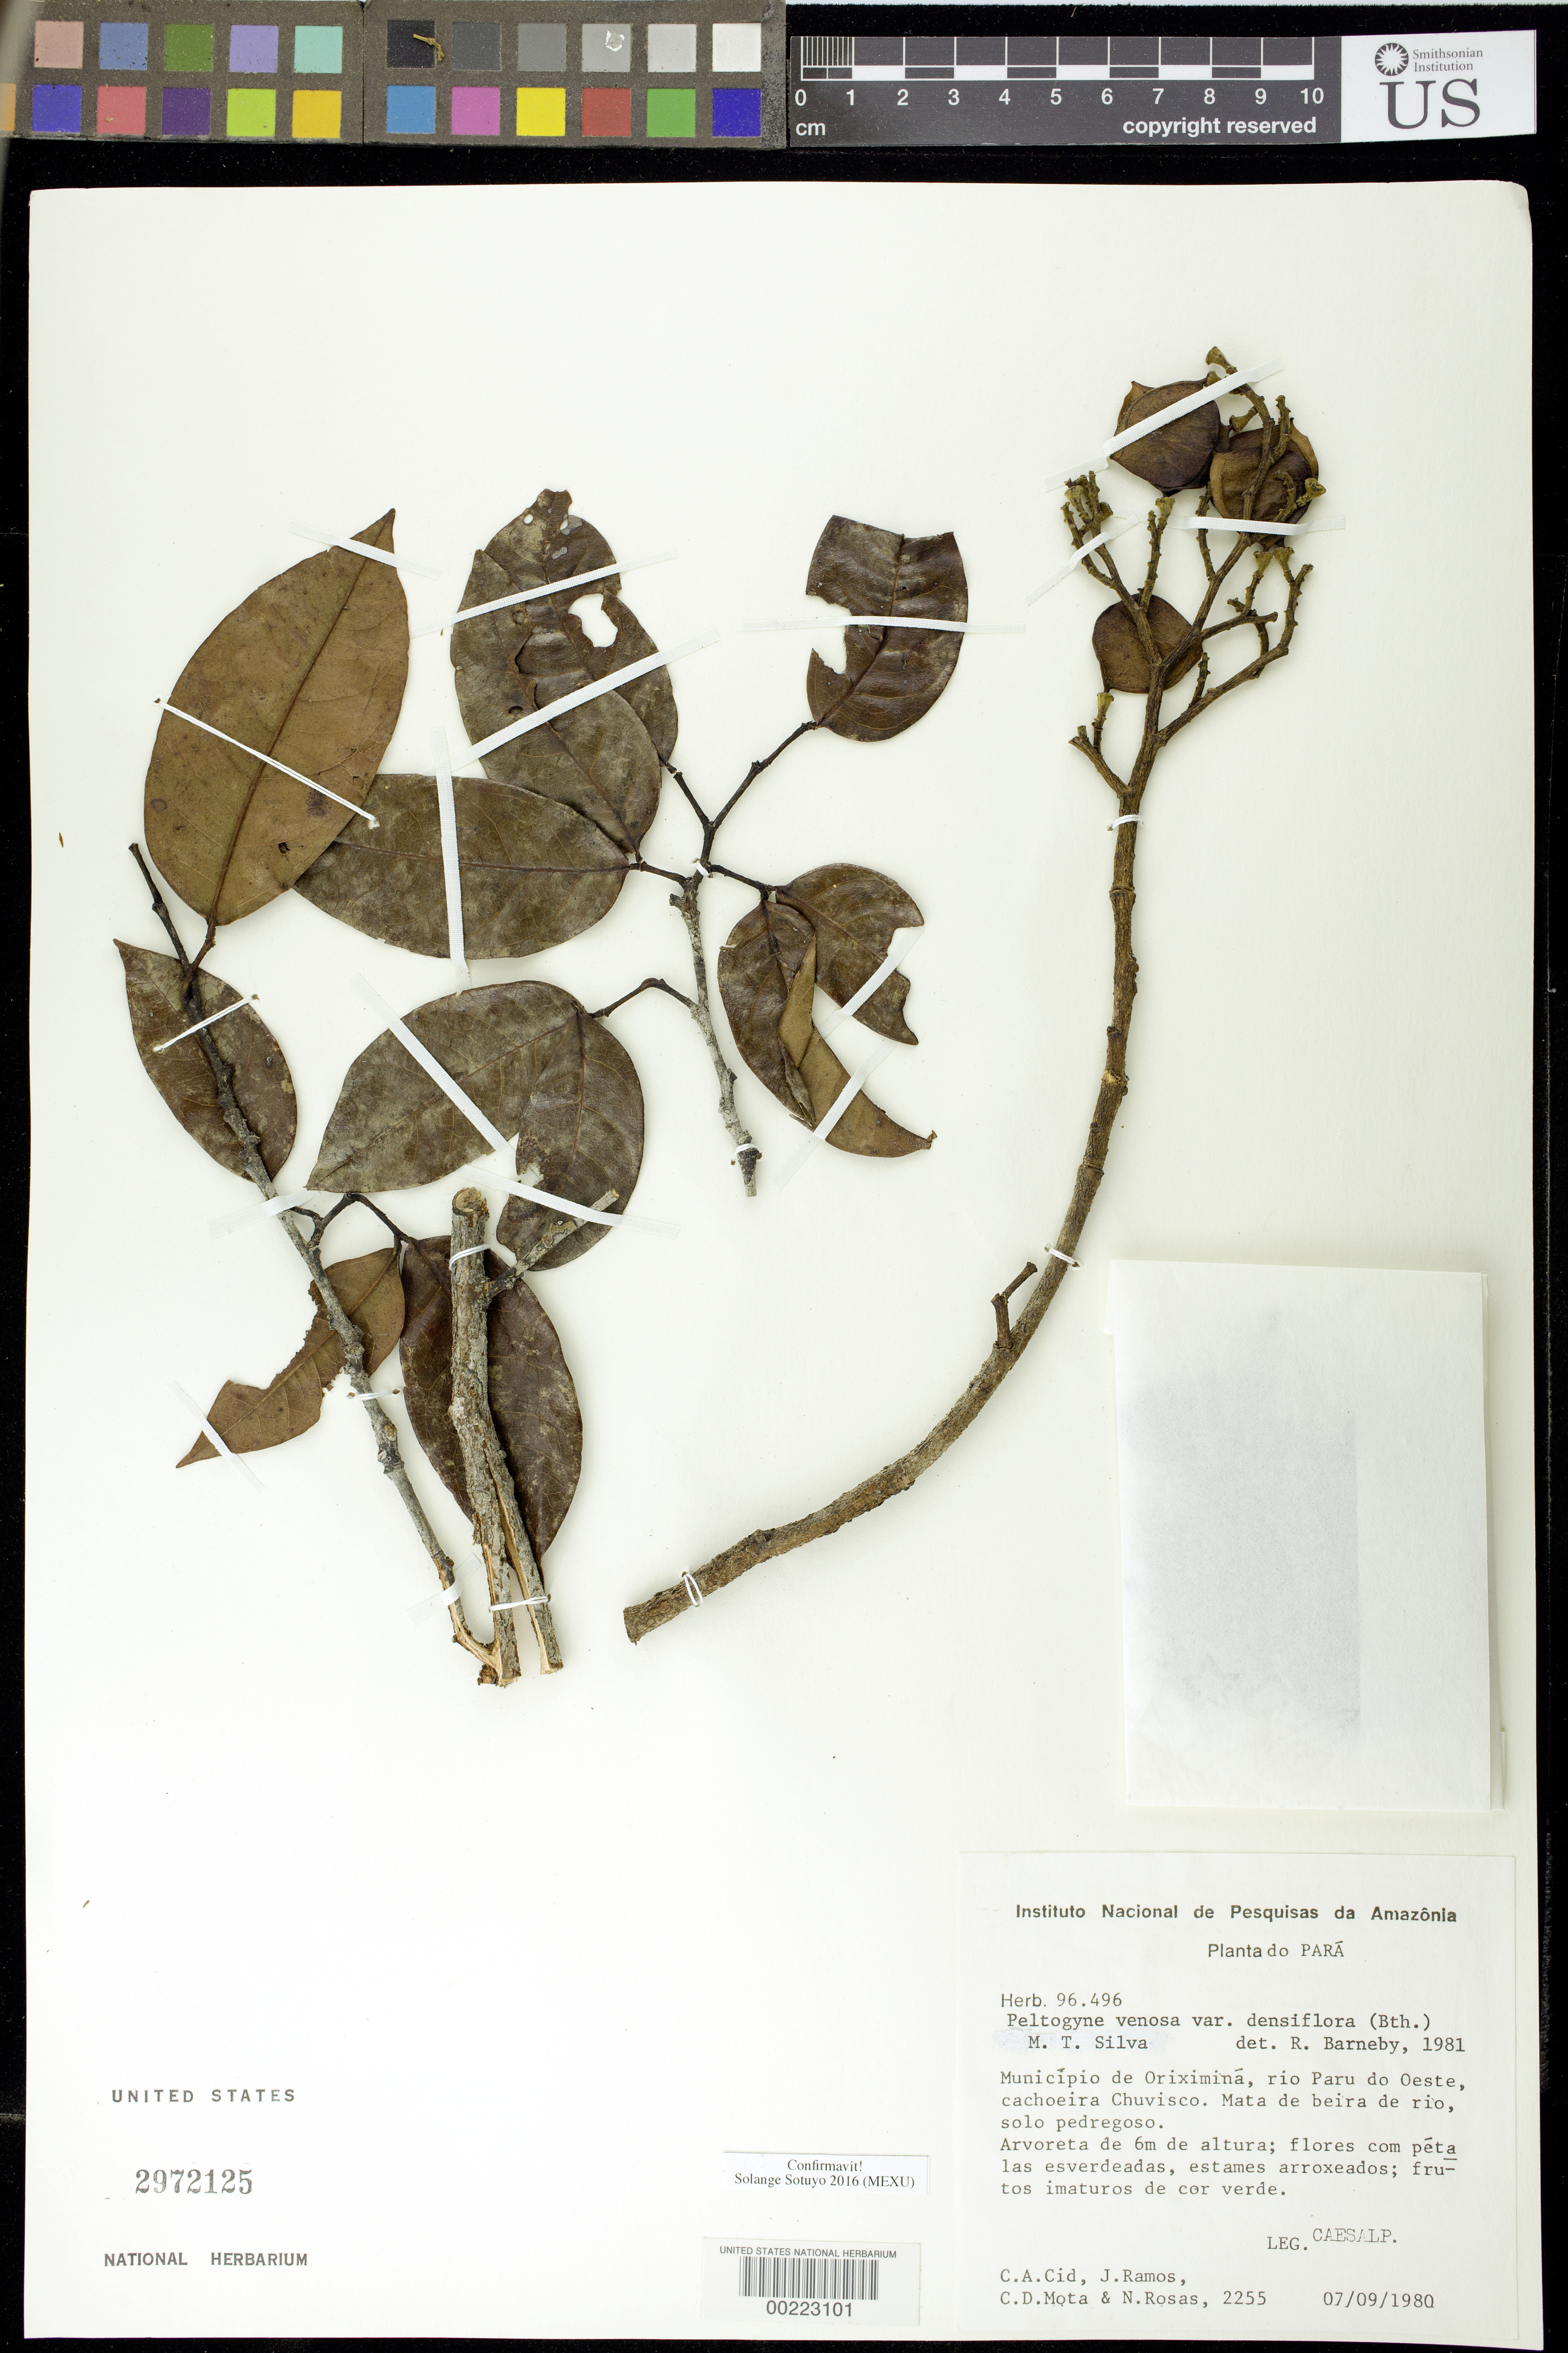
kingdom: Plantae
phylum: Tracheophyta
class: Magnoliopsida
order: Fabales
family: Fabaceae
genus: Peltogyne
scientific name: Peltogyne venosa subsp. densiflora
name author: (Spruce ex Benth.) M.F. Silva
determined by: Sotuyo, Solange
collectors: C. A. Cid Ferreira, J. F. Ramos, C. D. Mota & N. Rosas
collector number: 2255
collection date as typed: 09 Jul 1980 or 07 Sep 1980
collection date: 1980-07-09 or 1980-09-07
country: Brazil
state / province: Pará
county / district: Oriximiná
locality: Rio paru do oeste, chuvisco cataracts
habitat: Woods on the bank of the river; stony ground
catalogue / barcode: US 2972125